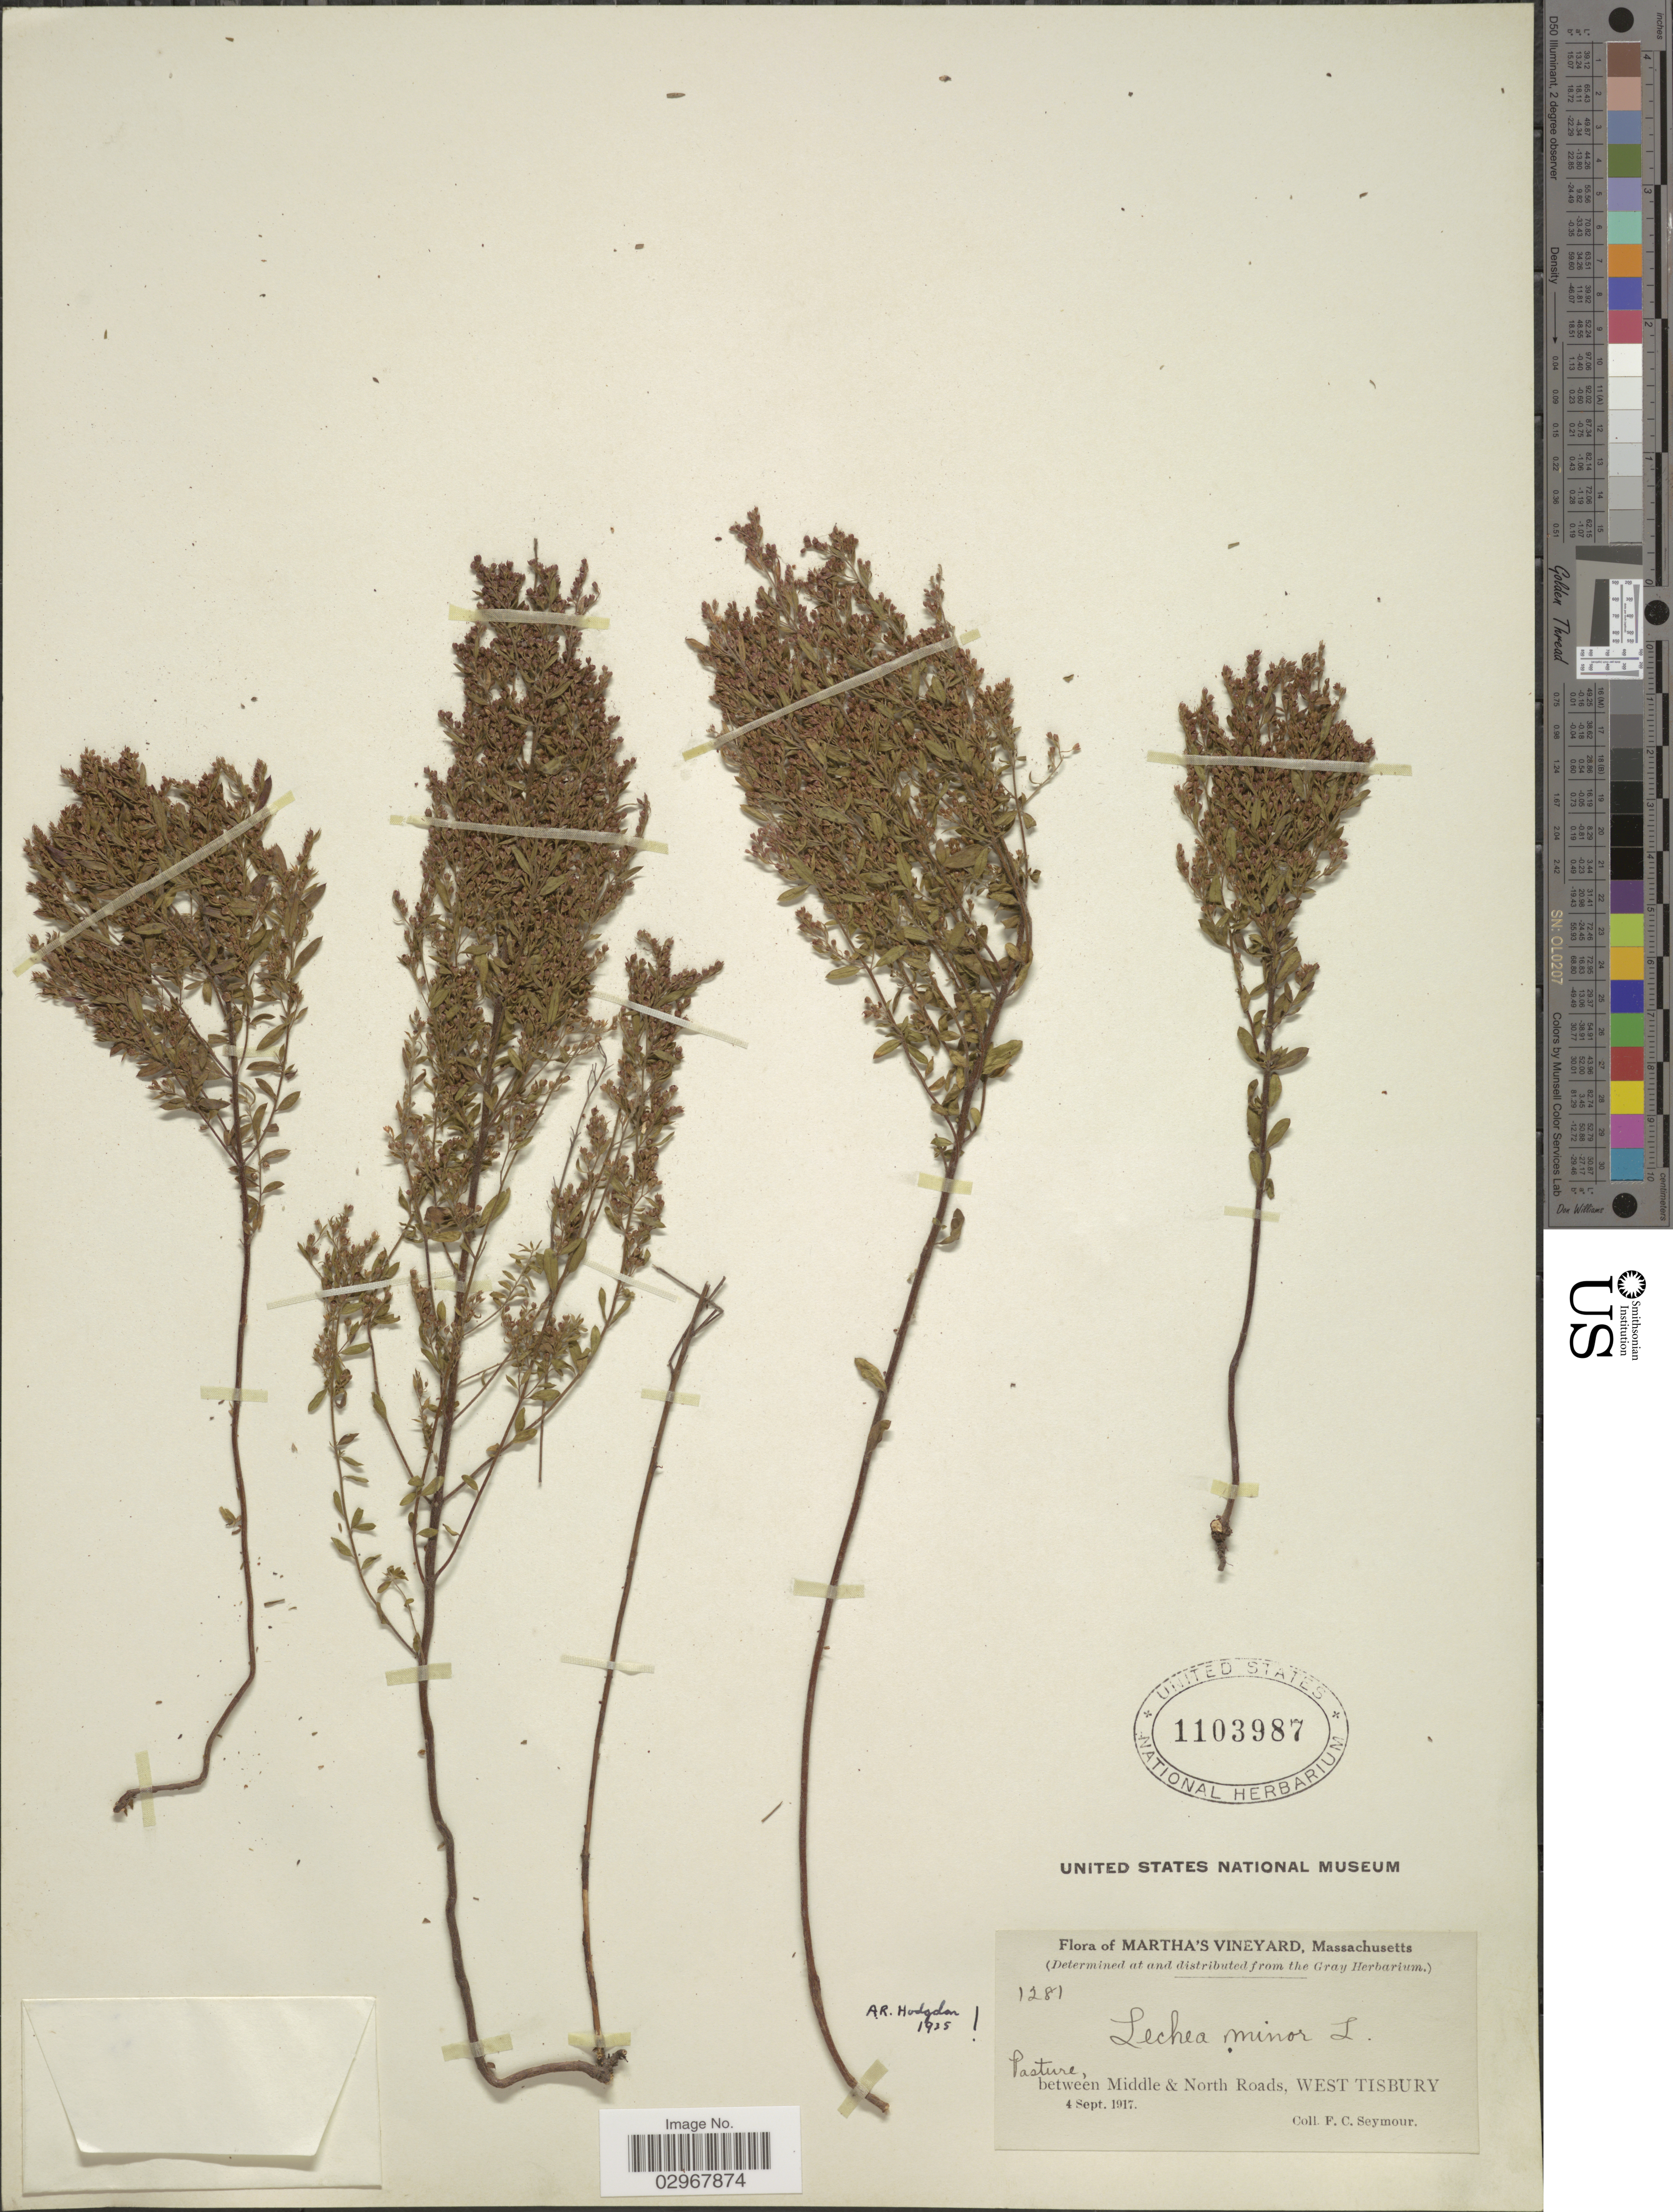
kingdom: Plantae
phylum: Tracheophyta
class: Magnoliopsida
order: Malvales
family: Cistaceae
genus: Lechea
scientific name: Lechea minor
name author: L.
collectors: F. C. Seymour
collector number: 1281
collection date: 1917-09-04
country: United States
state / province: Massachusetts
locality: Martha's Vineyard. Pasture, between Middle & North Roads, West Tisbury.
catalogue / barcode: US 1103987